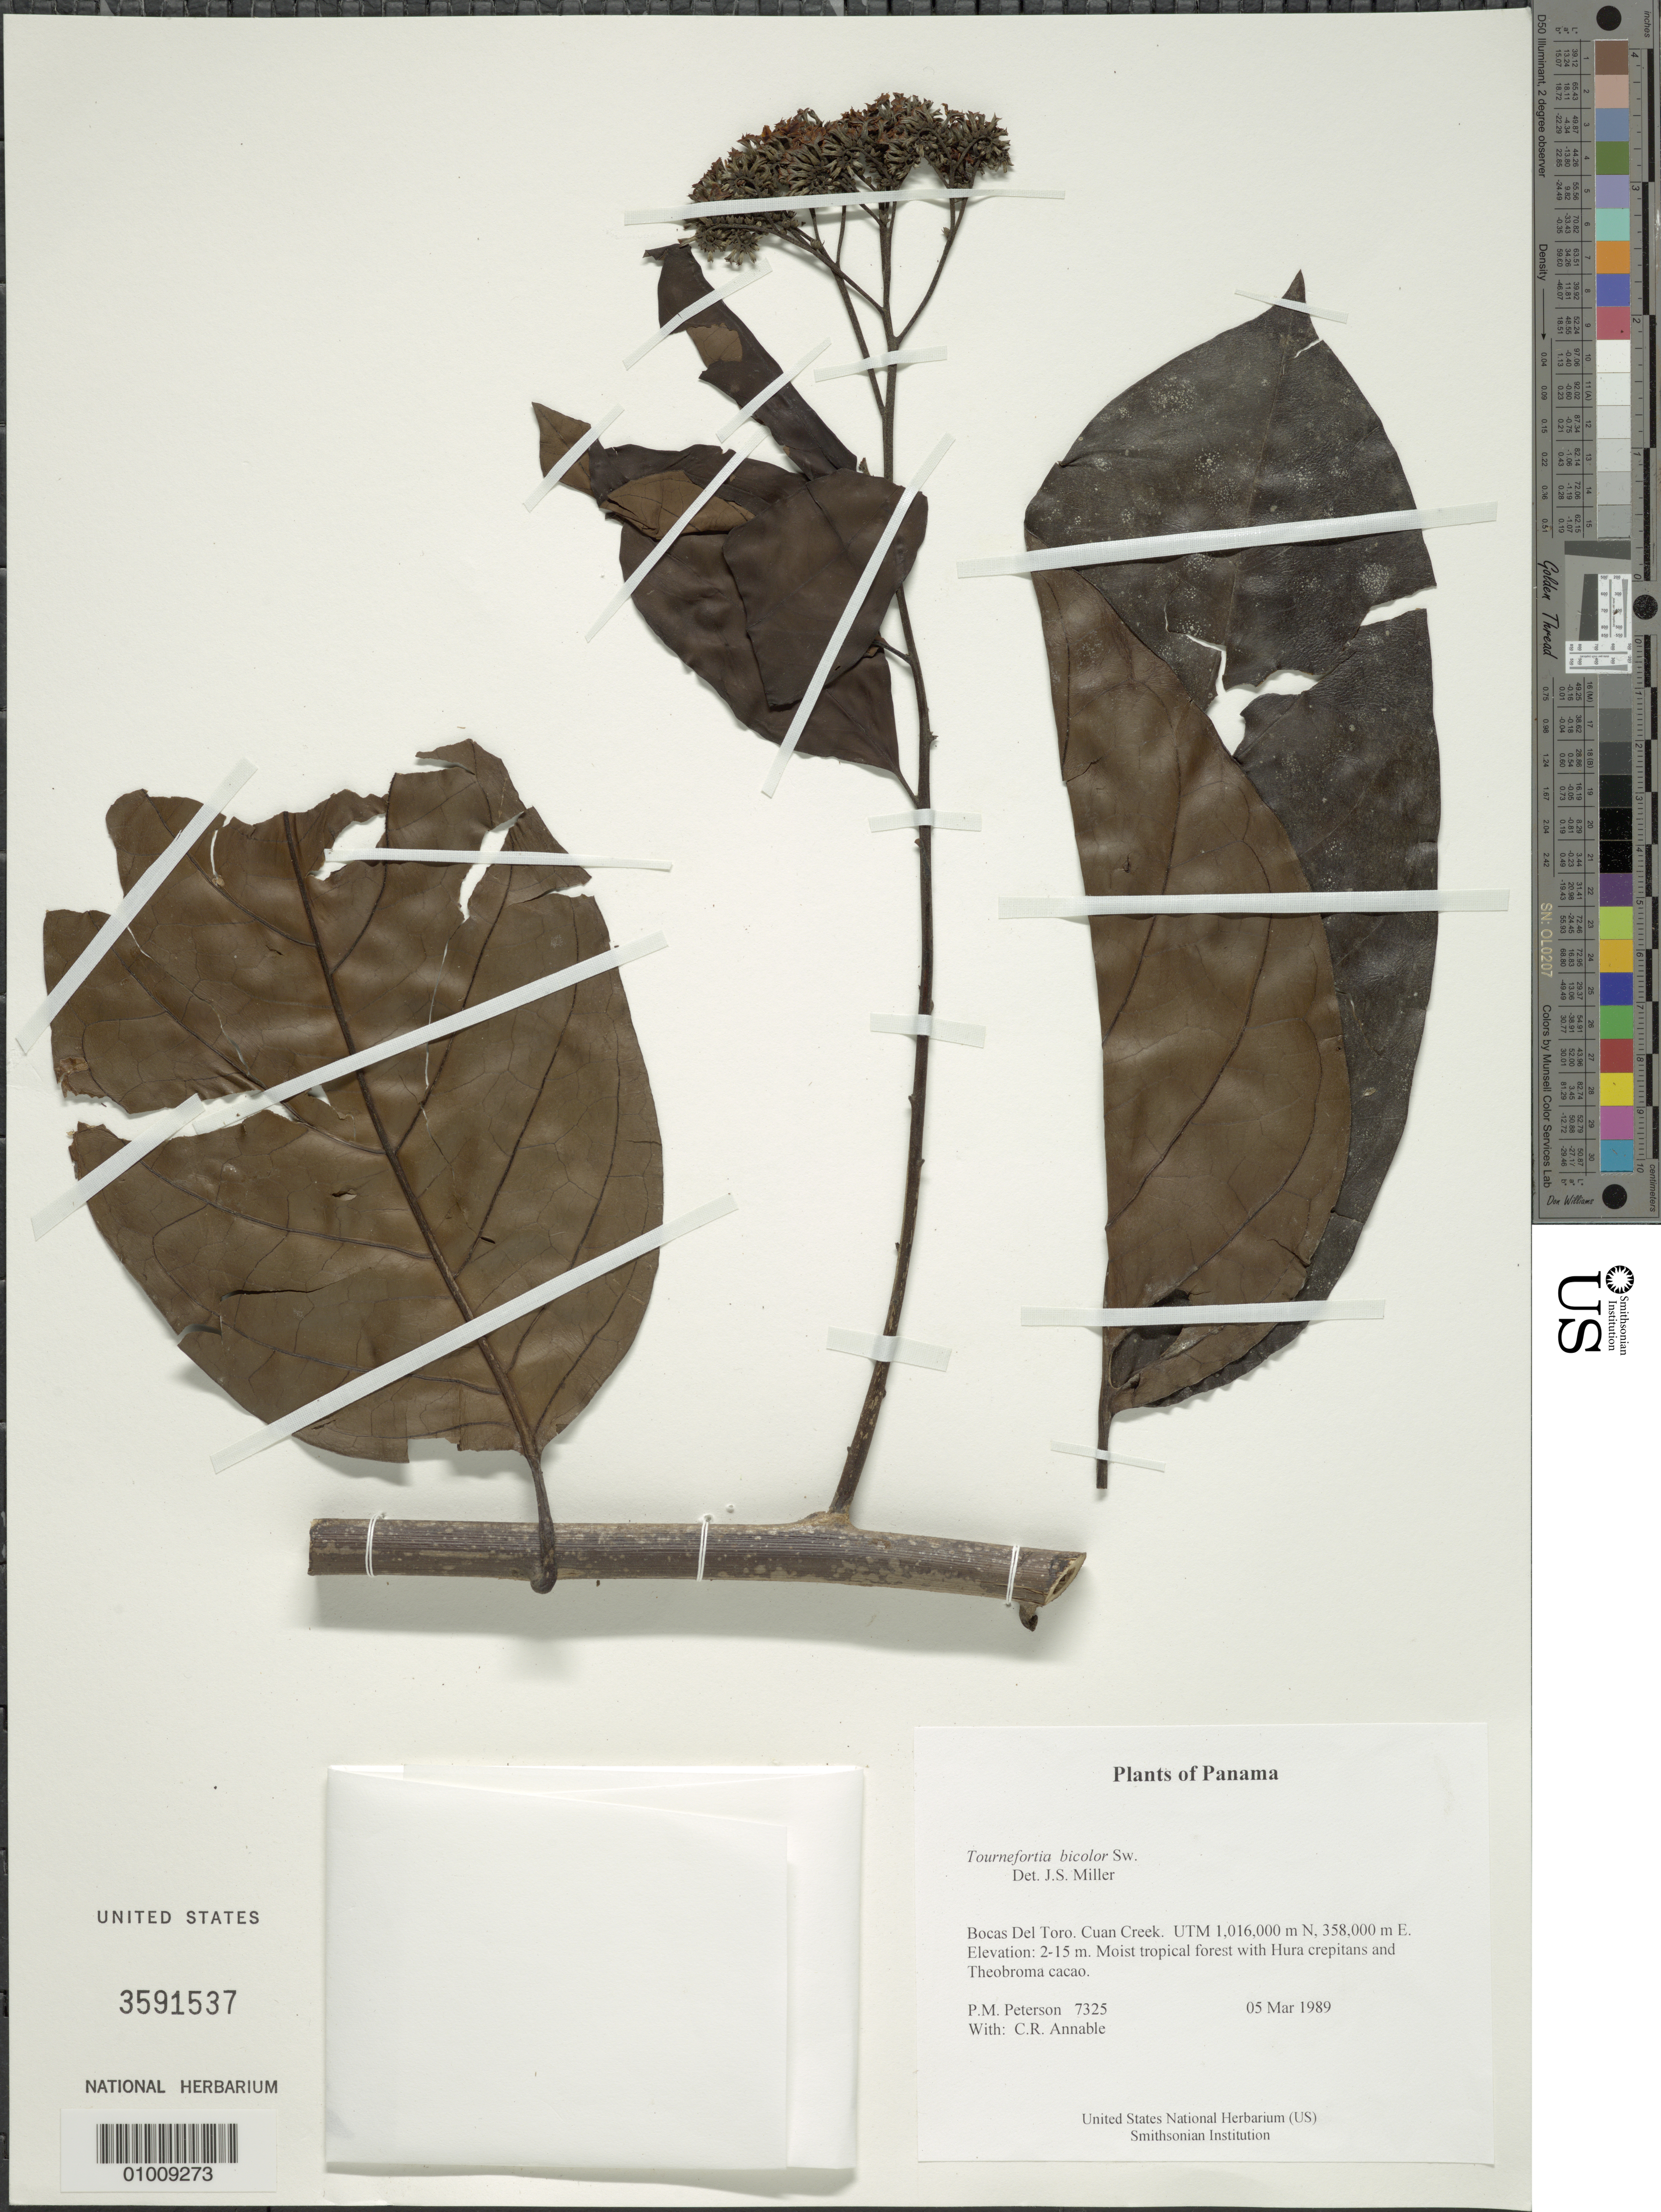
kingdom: Plantae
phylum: Tracheophyta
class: Magnoliopsida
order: Boraginales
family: Heliotropiaceae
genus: Tournefortia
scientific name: Tournefortia bicolor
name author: Sw.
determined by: Miller, James S., (MO), Missouri Botanical Garden (UNITED STATES)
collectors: P. M. Peterson & C. R. Annable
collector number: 07325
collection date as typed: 05 Mar 1989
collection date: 1989-03-05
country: Panama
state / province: Bocas del Toro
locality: Cuan Creek. UTM 1,016,000 m N, 358,000 m E.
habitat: Moist tropical forest with Hura crepitans and Theobroma cacao.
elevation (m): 2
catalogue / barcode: US 3591537